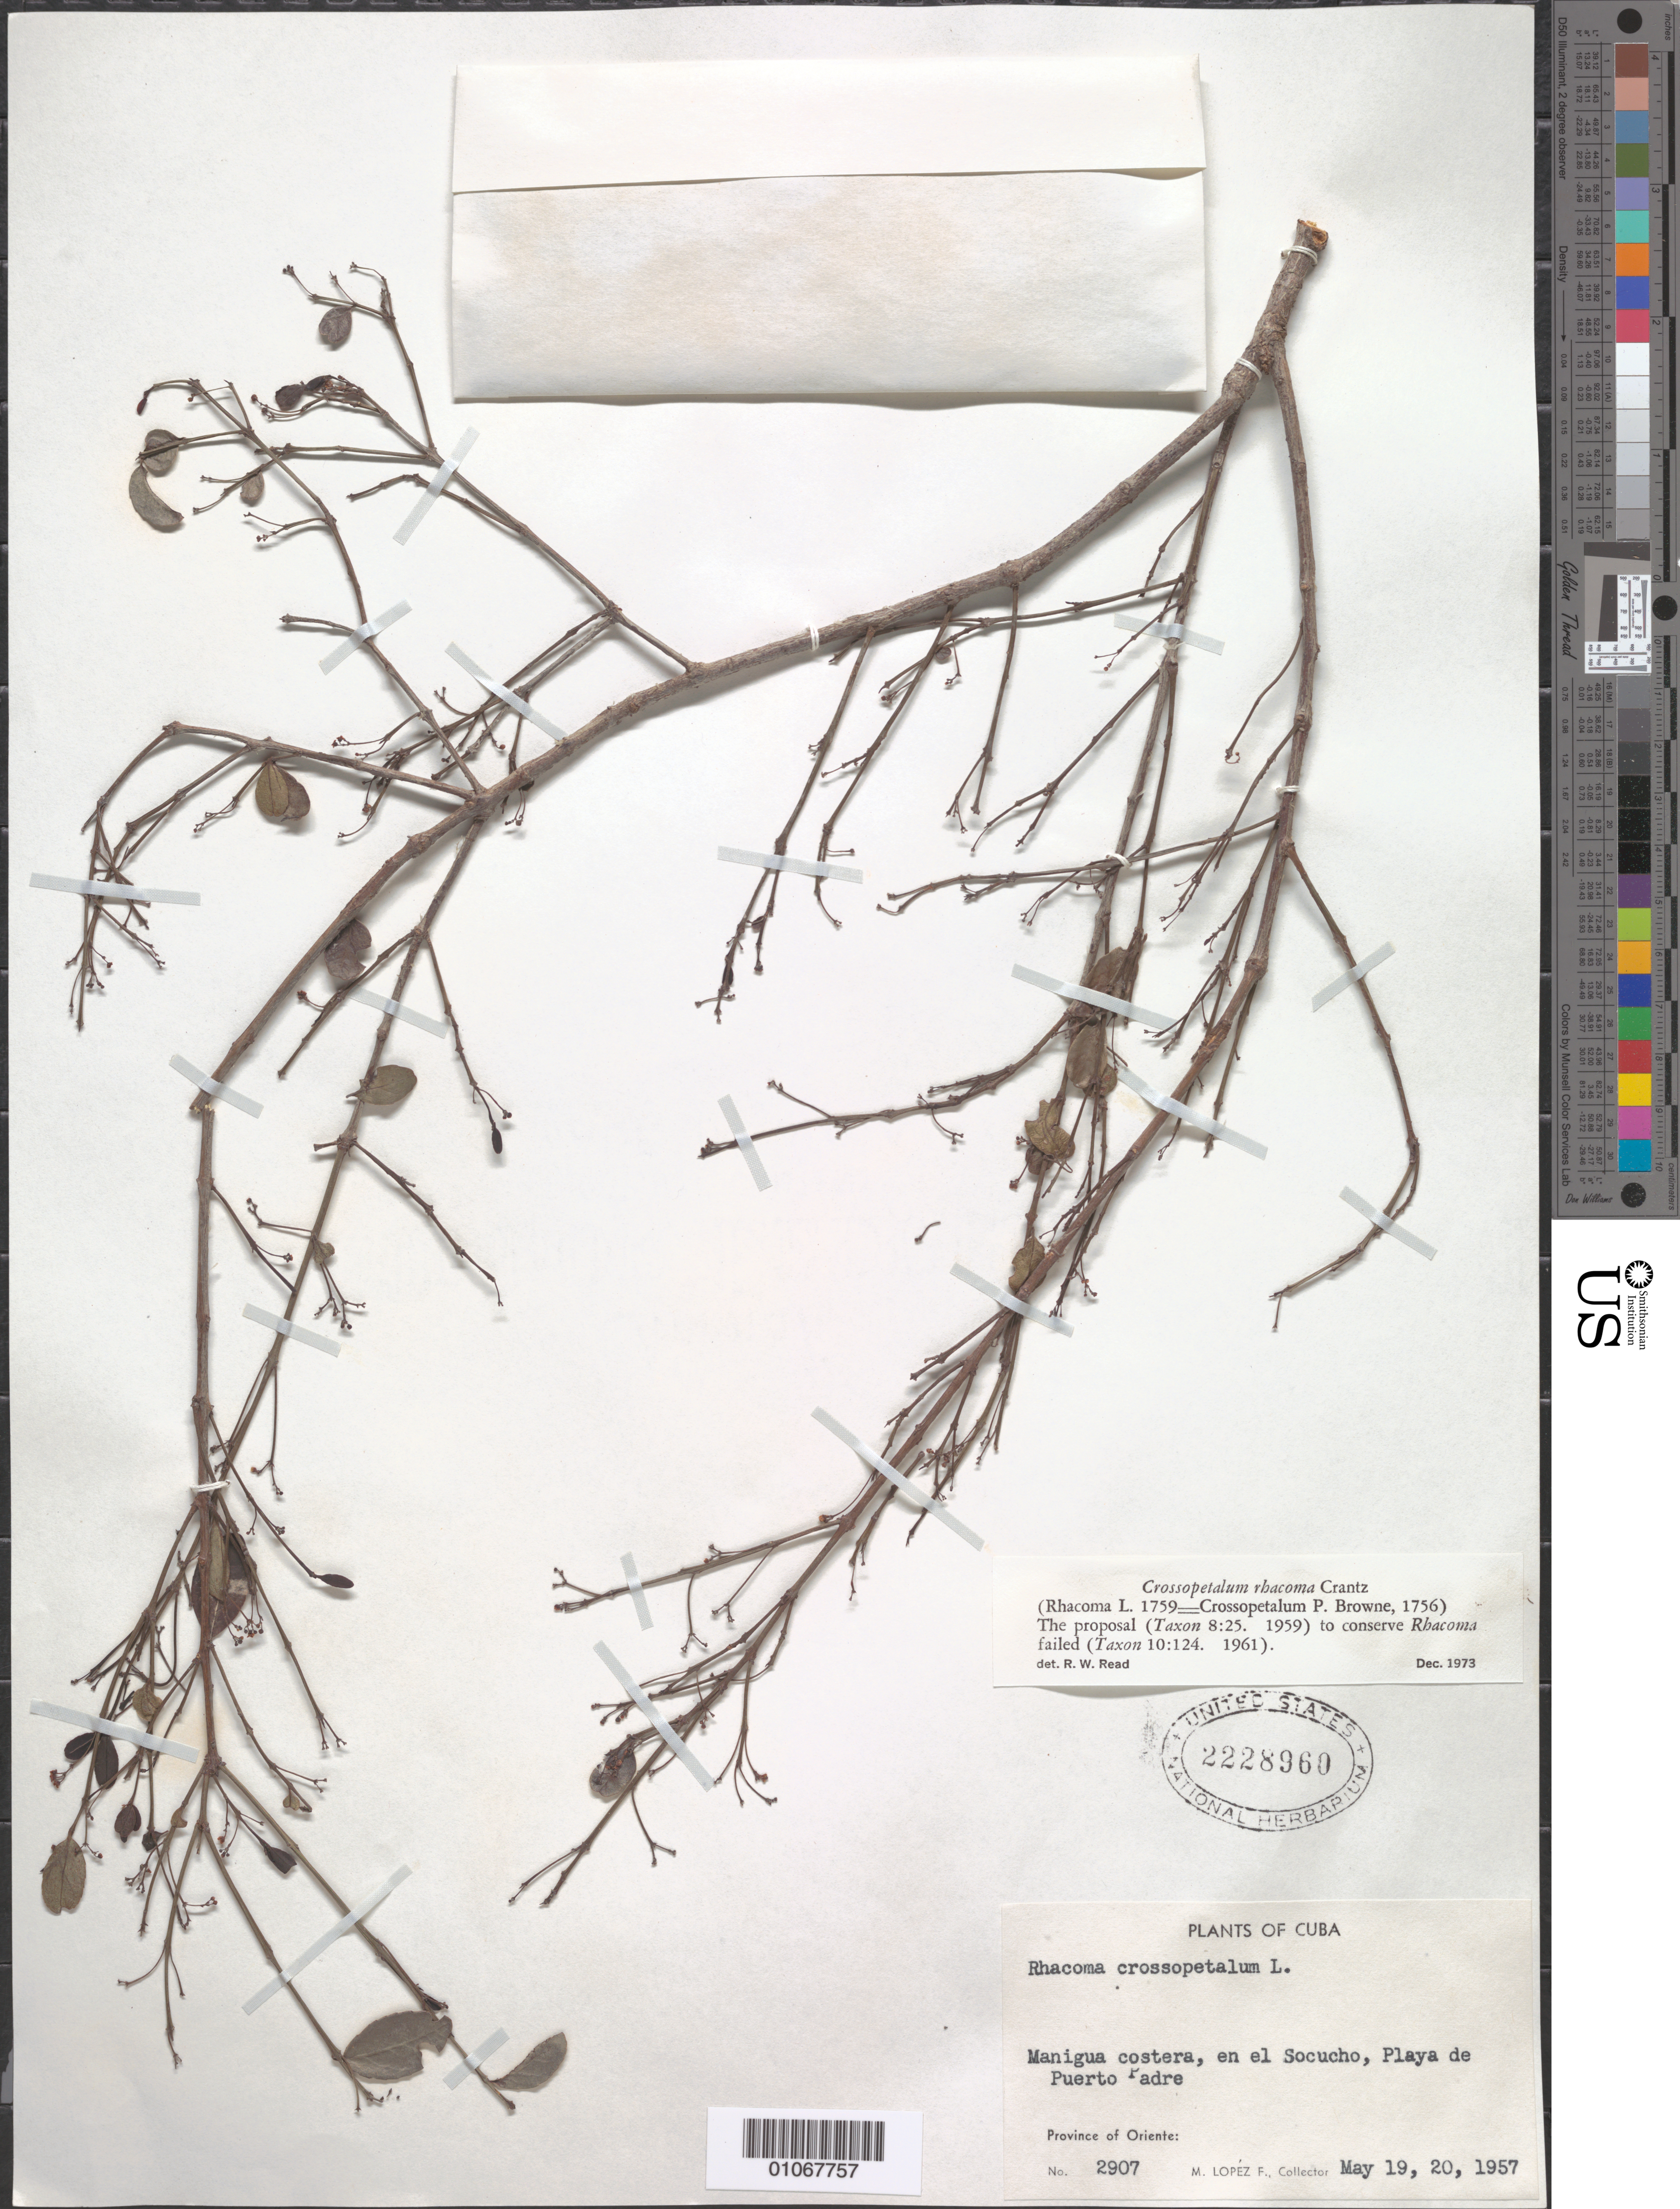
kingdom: Plantae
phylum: Tracheophyta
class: Magnoliopsida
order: Celastrales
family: Celastraceae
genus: Crossopetalum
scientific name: Crossopetalum rhacoma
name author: Crantz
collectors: M. López Figueiras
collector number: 2907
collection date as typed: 19 May 1957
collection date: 1957-05-19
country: Cuba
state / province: Oriente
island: Cuba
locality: Manigua Costera, en el Socucho, Playa de Puerto Padre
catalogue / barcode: US 2228960